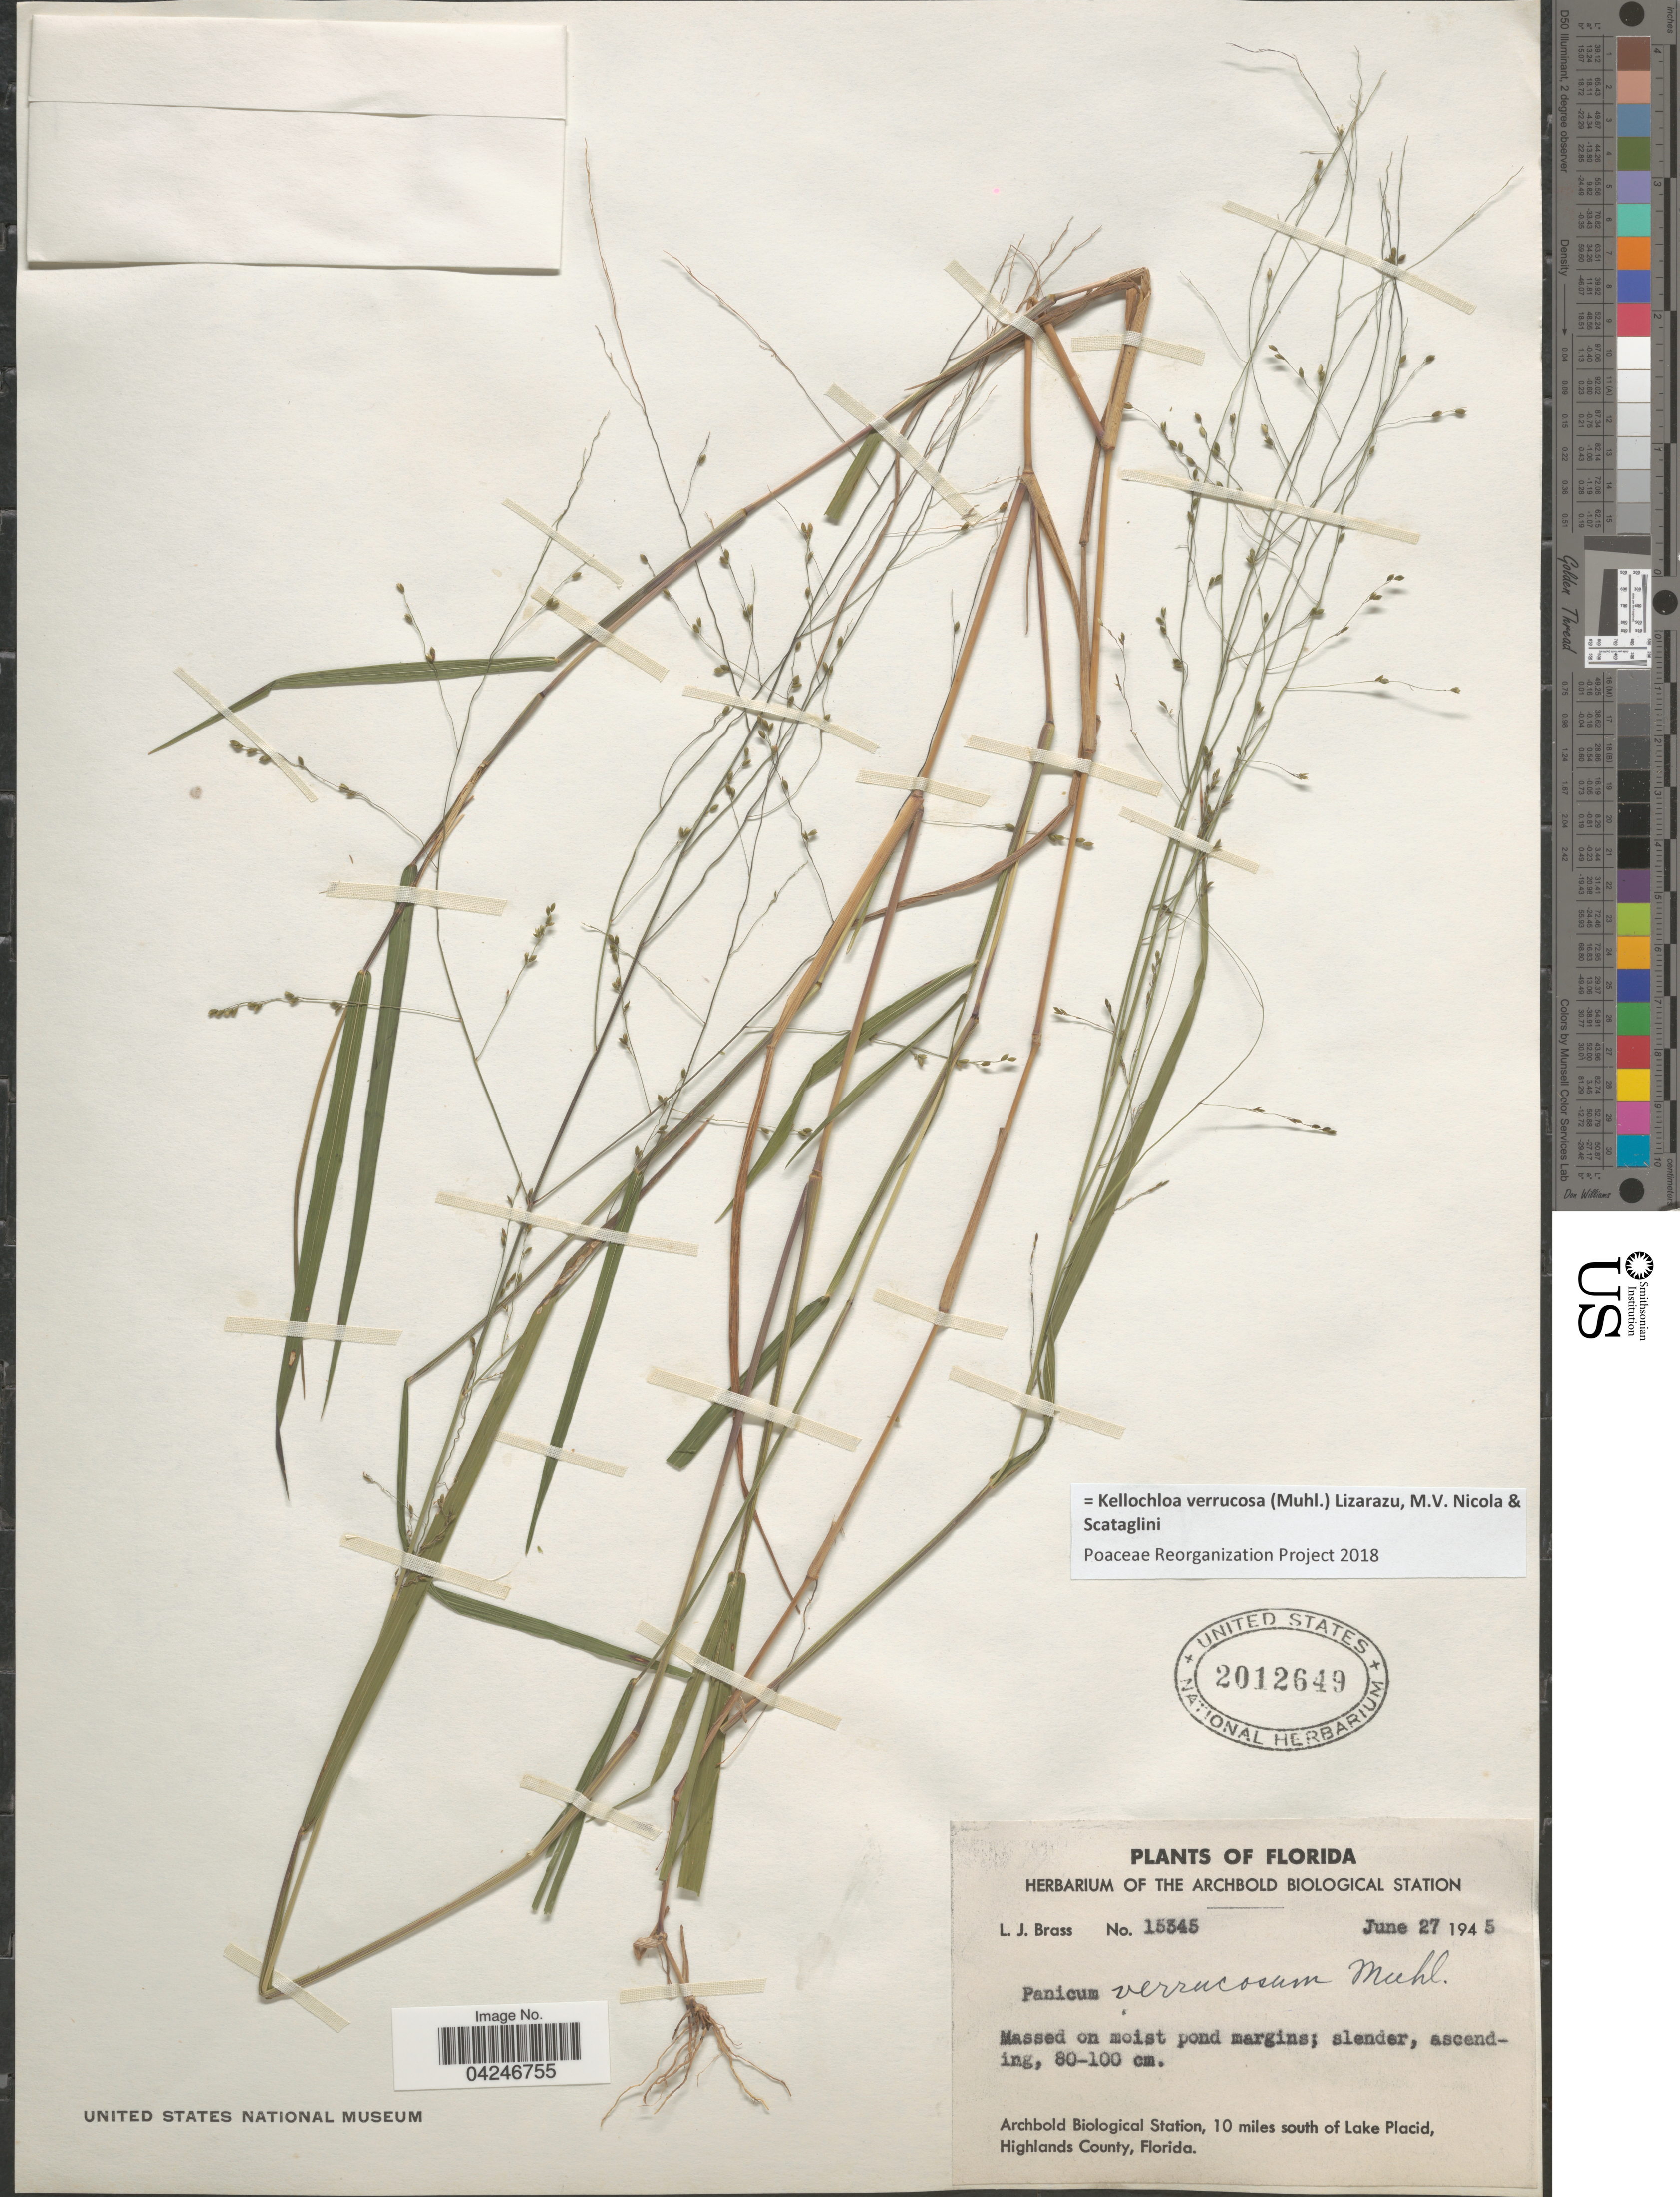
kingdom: Plantae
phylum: Tracheophyta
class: Liliopsida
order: Poales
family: Poaceae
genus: Kellochloa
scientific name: Kellochloa verrucosa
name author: (Muhl.) Lizarazu et al.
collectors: L. J. Brass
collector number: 15345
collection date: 1945-06-27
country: United States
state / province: Florida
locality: Archbold Biological Station, 10 miles south of Lake Placid, Highlands County.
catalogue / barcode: US 2012649